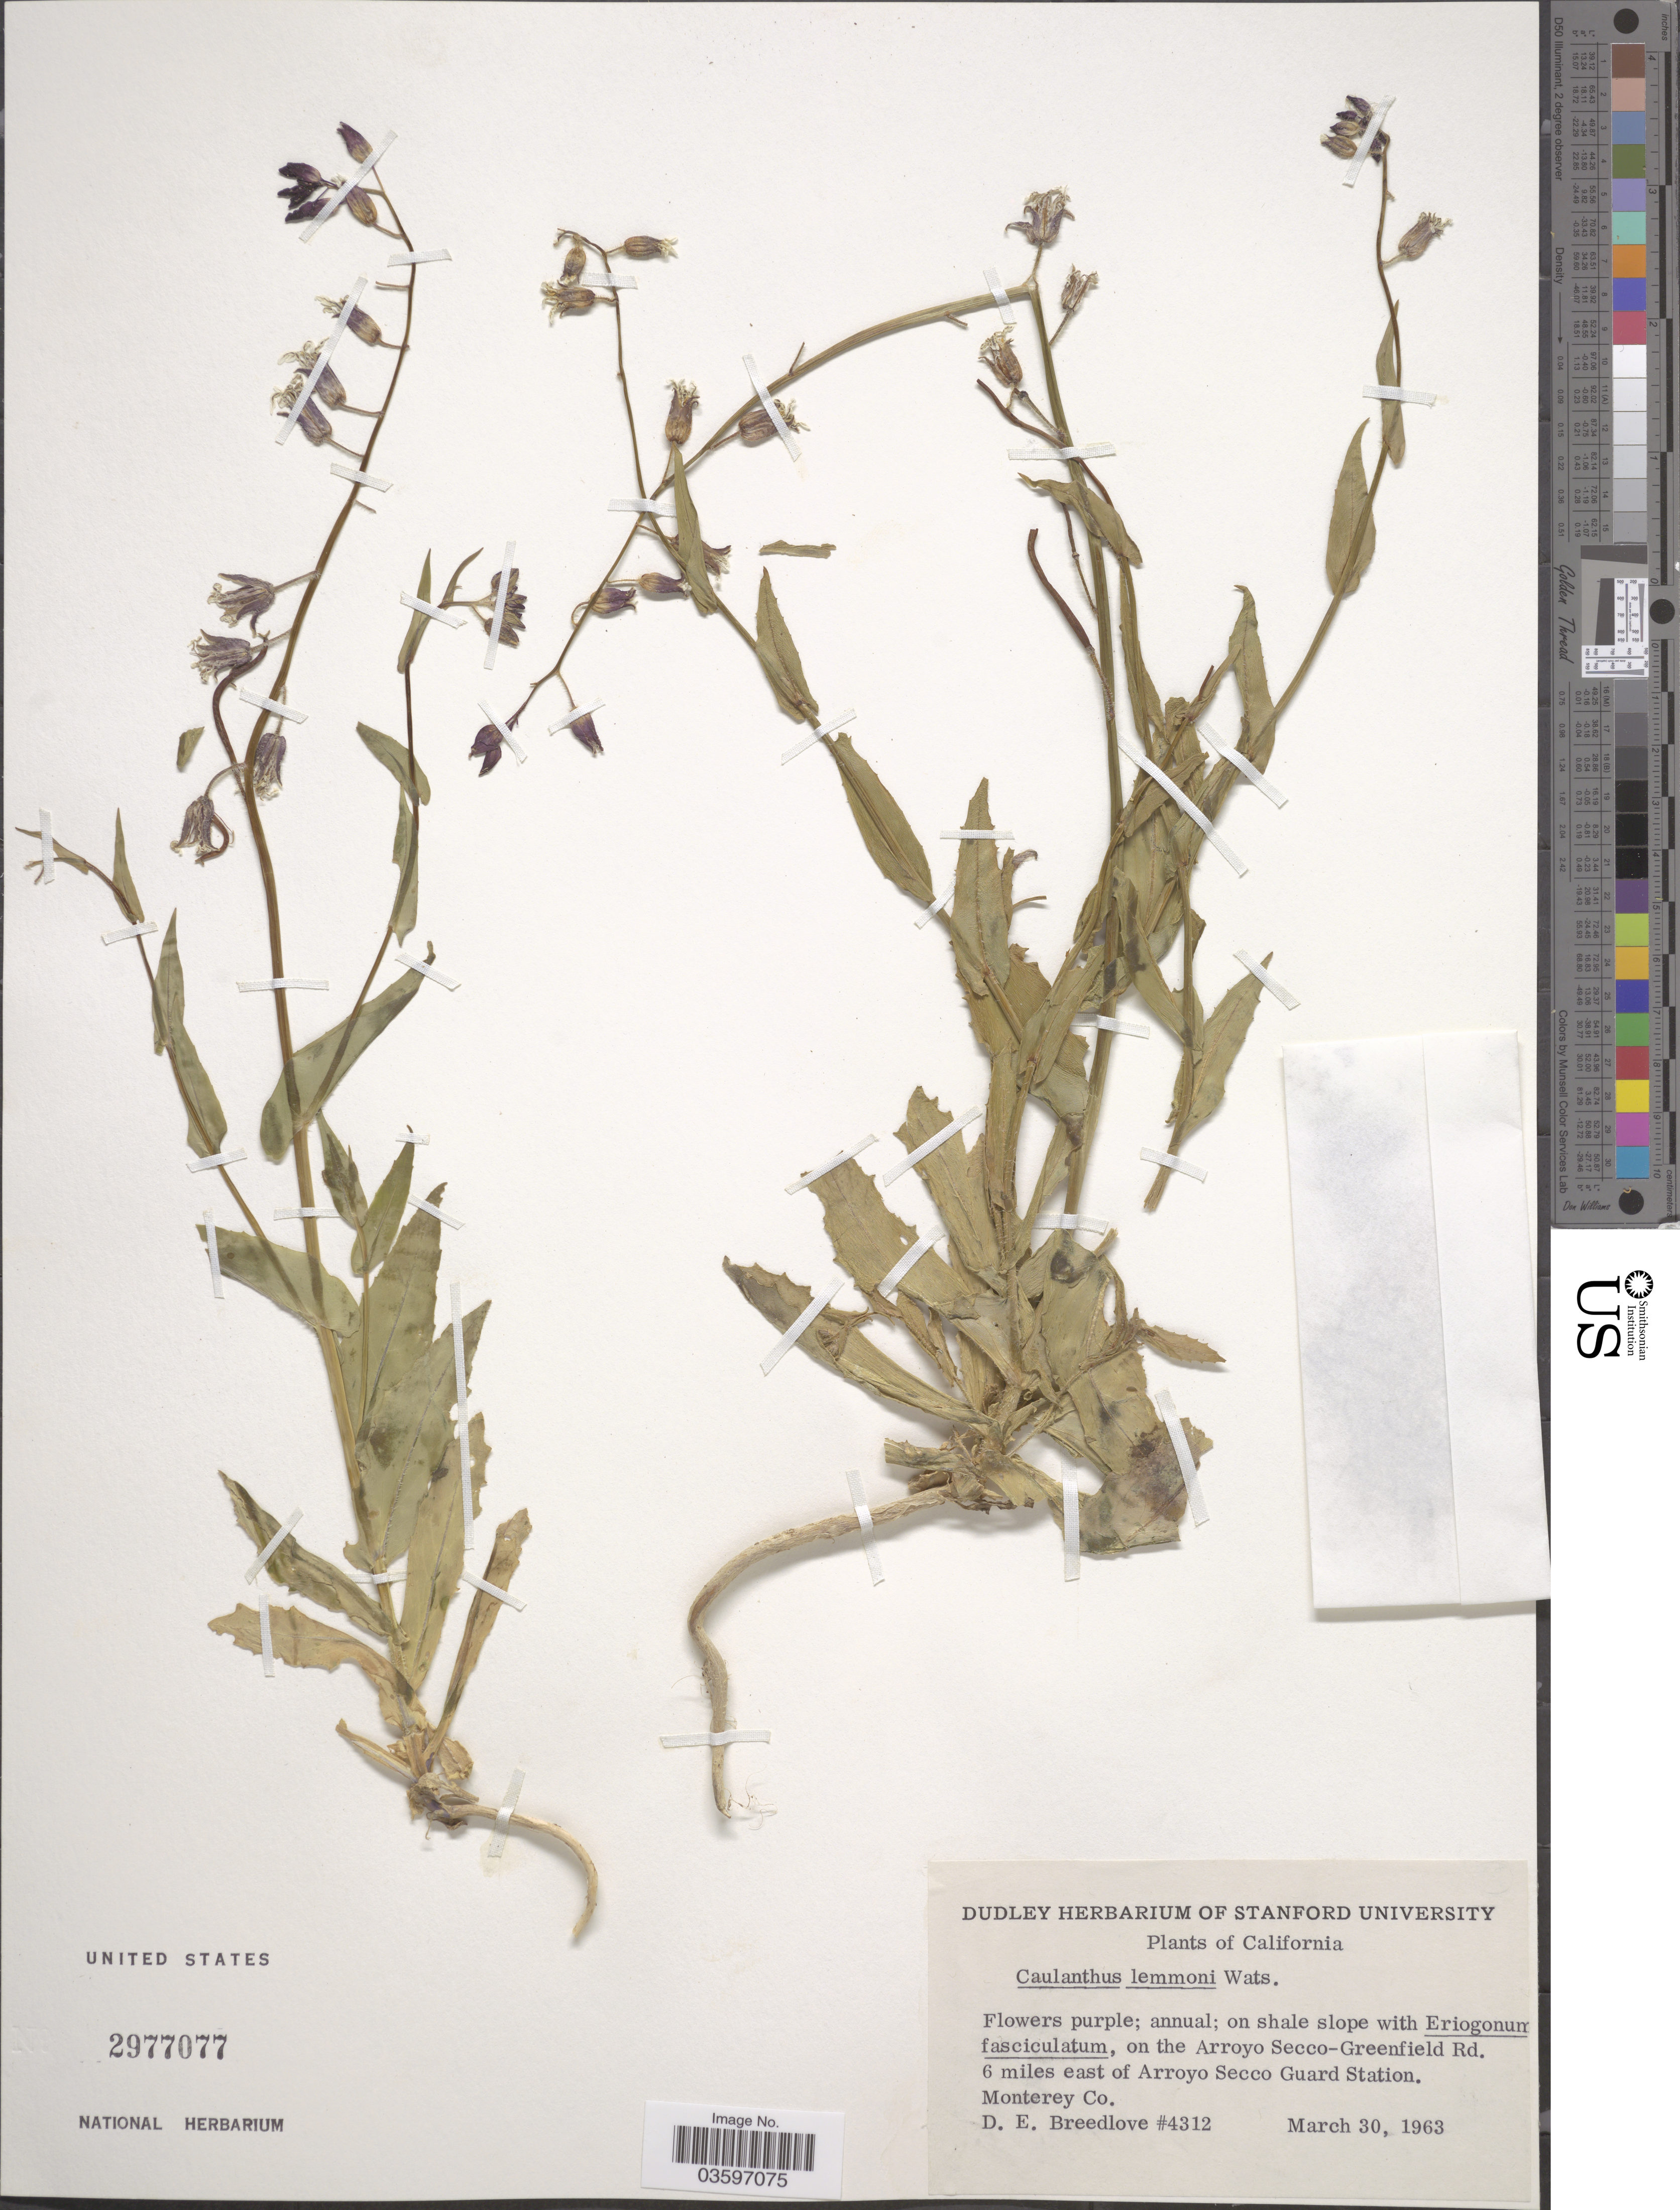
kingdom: Plantae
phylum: Tracheophyta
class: Magnoliopsida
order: Brassicales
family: Brassicaceae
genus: Caulanthus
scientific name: Caulanthus lemmonii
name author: S. Watson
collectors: D. E. Breedlove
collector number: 4312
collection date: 1963-03-30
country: United States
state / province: California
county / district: Monterey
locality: On the Arroyo Secco-Greenfield Rd. 6 miles east of Arroyo Secco Guard Station. Monterey Co.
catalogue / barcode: US 2977077